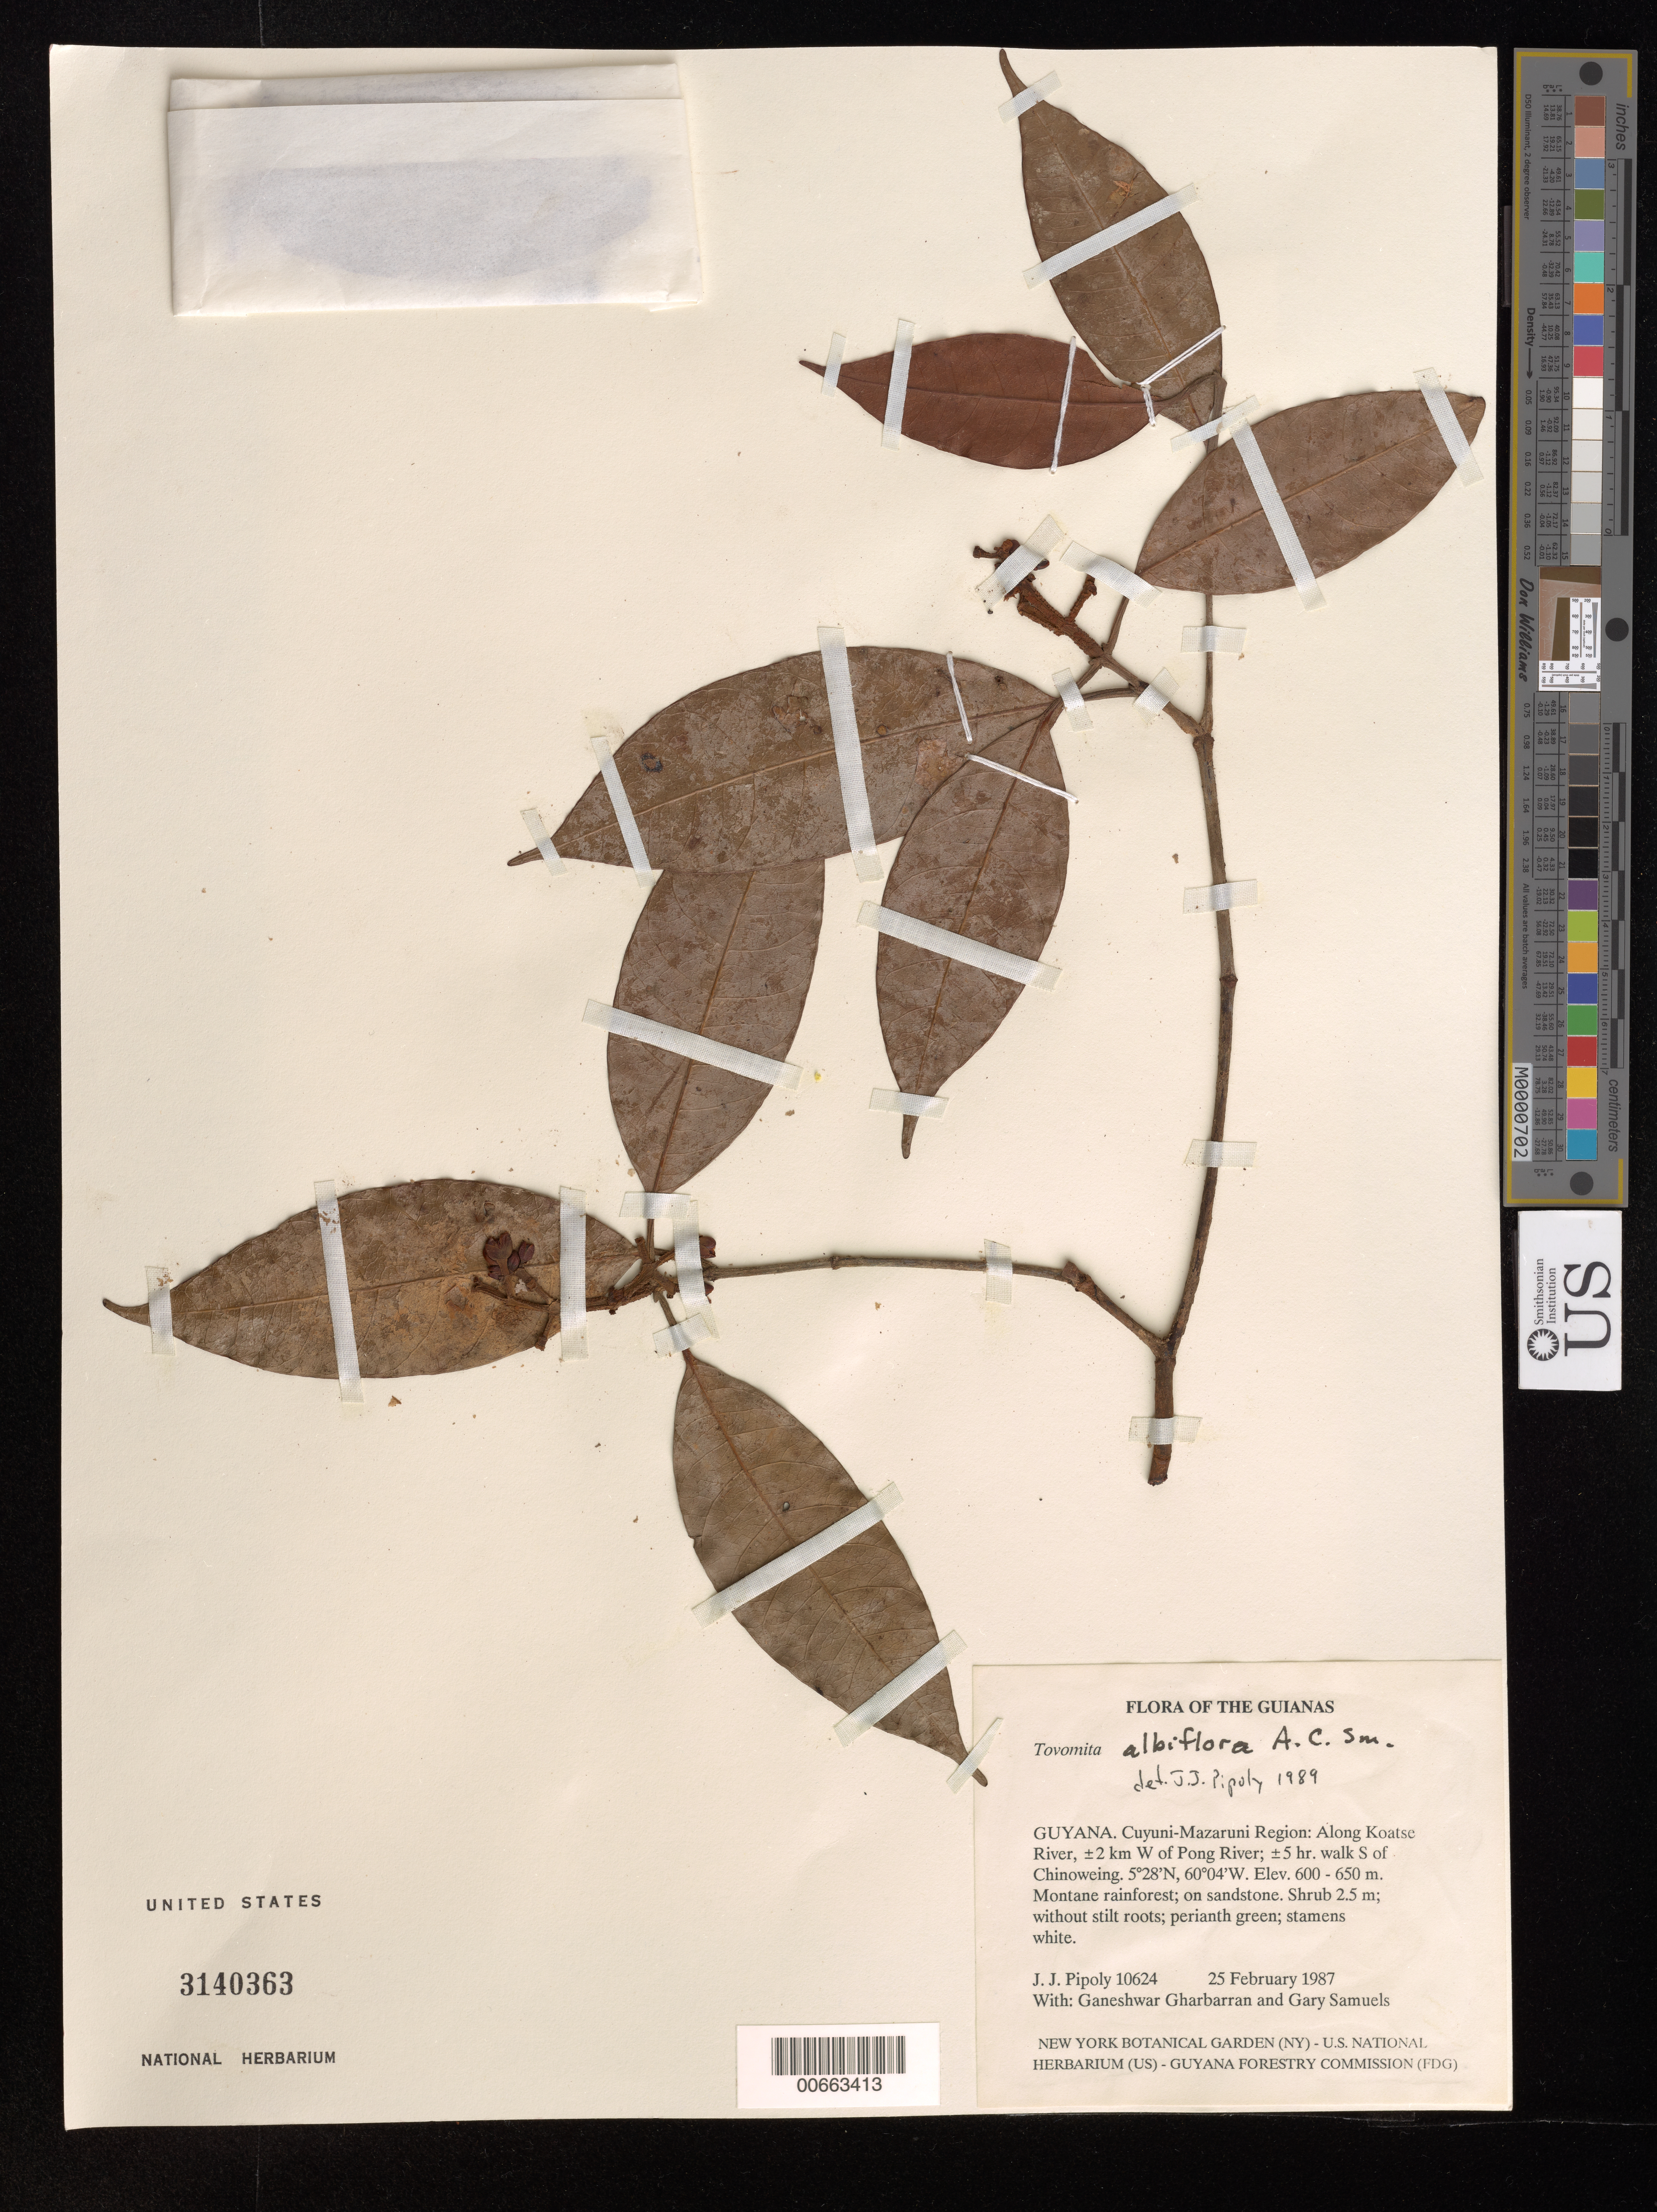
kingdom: Plantae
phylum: Tracheophyta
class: Magnoliopsida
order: Malpighiales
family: Clusiaceae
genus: Tovomita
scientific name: Tovomita albiflora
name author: A.C. Sm.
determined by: Pipoly, J. J., III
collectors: J. J. Pipoly, G. Gharbarran & G. Samuels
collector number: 10624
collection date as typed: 25 February 1987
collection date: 1987-02-25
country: Guyana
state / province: Cuyuni-Mazaruni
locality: Along Koatse River, ±2 km W of Pong River; ±5 hr. walk S of Chinoweing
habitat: Montane rainforest; on sandstone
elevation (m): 600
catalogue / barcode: US 3140363